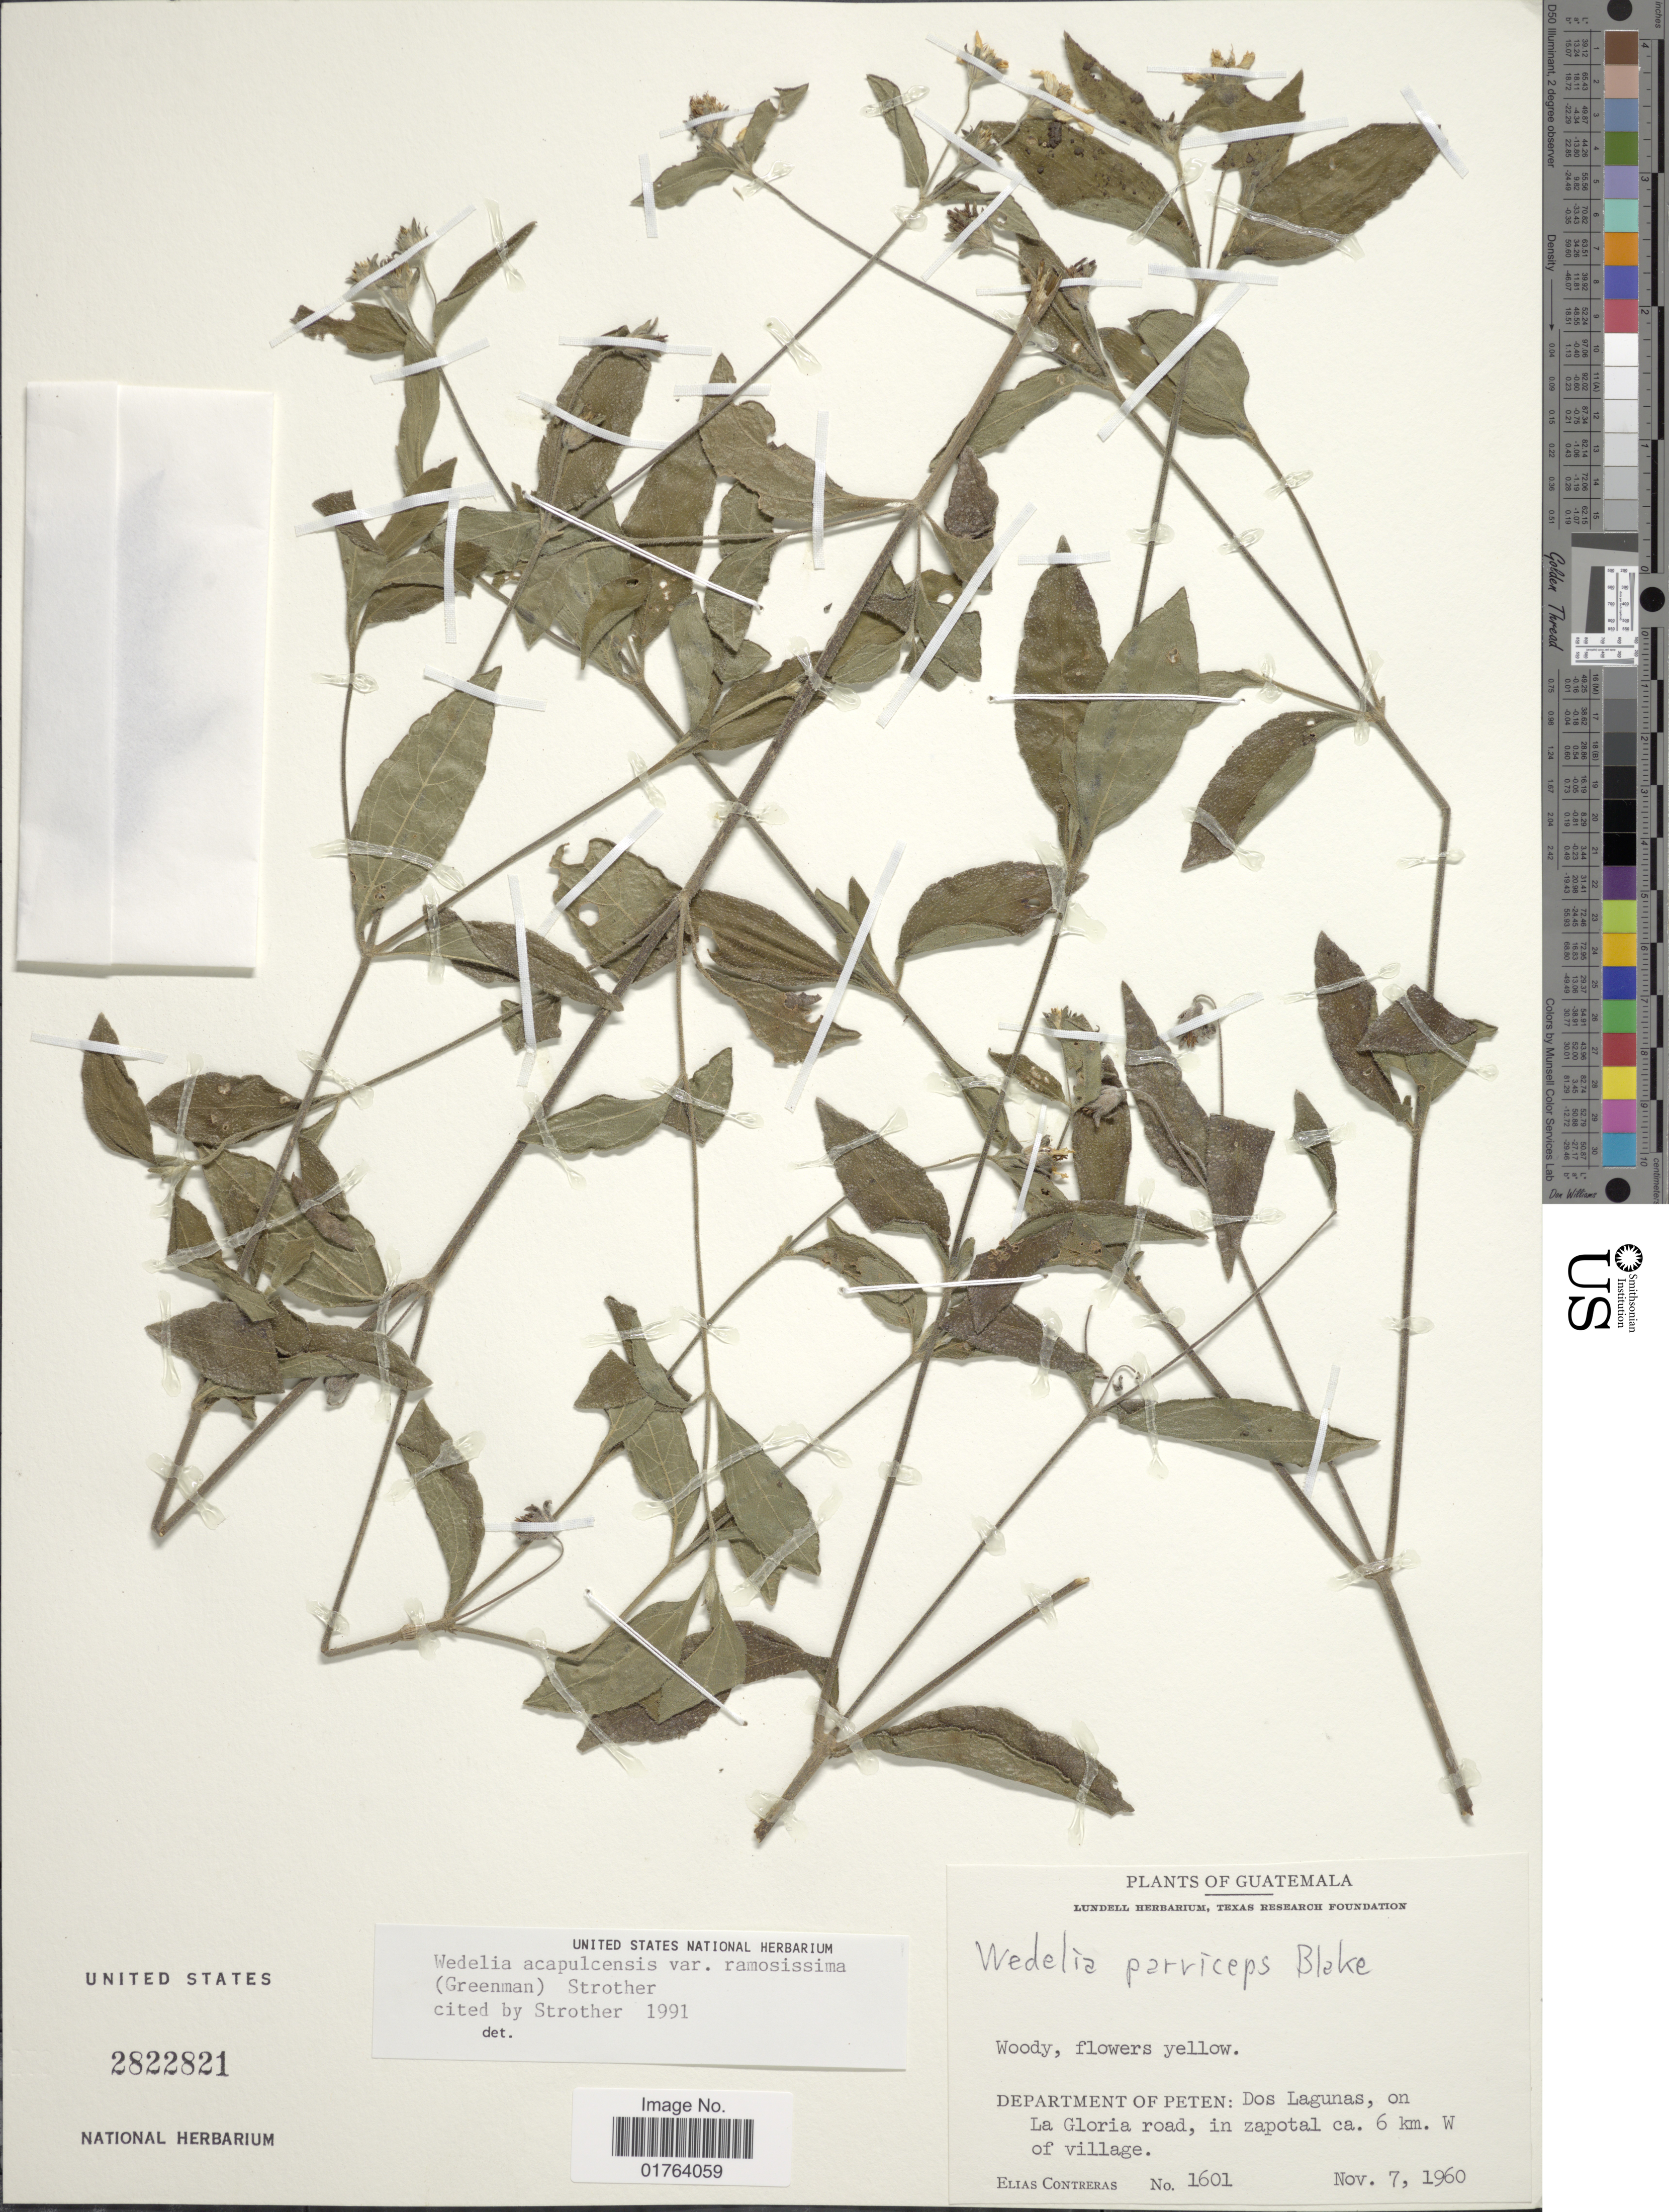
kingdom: Plantae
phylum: Tracheophyta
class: Magnoliopsida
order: Asterales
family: Asteraceae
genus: Wedelia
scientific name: Wedelia acapulcensis var. ramosissima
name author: (Greenm.) Strother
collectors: E. Contreras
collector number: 1601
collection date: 1960-11-07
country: Guatemala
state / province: El Petén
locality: Dos Lagunas, on La Gloria road, in zapotal ca. 6 km W of village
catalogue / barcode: US 2822821